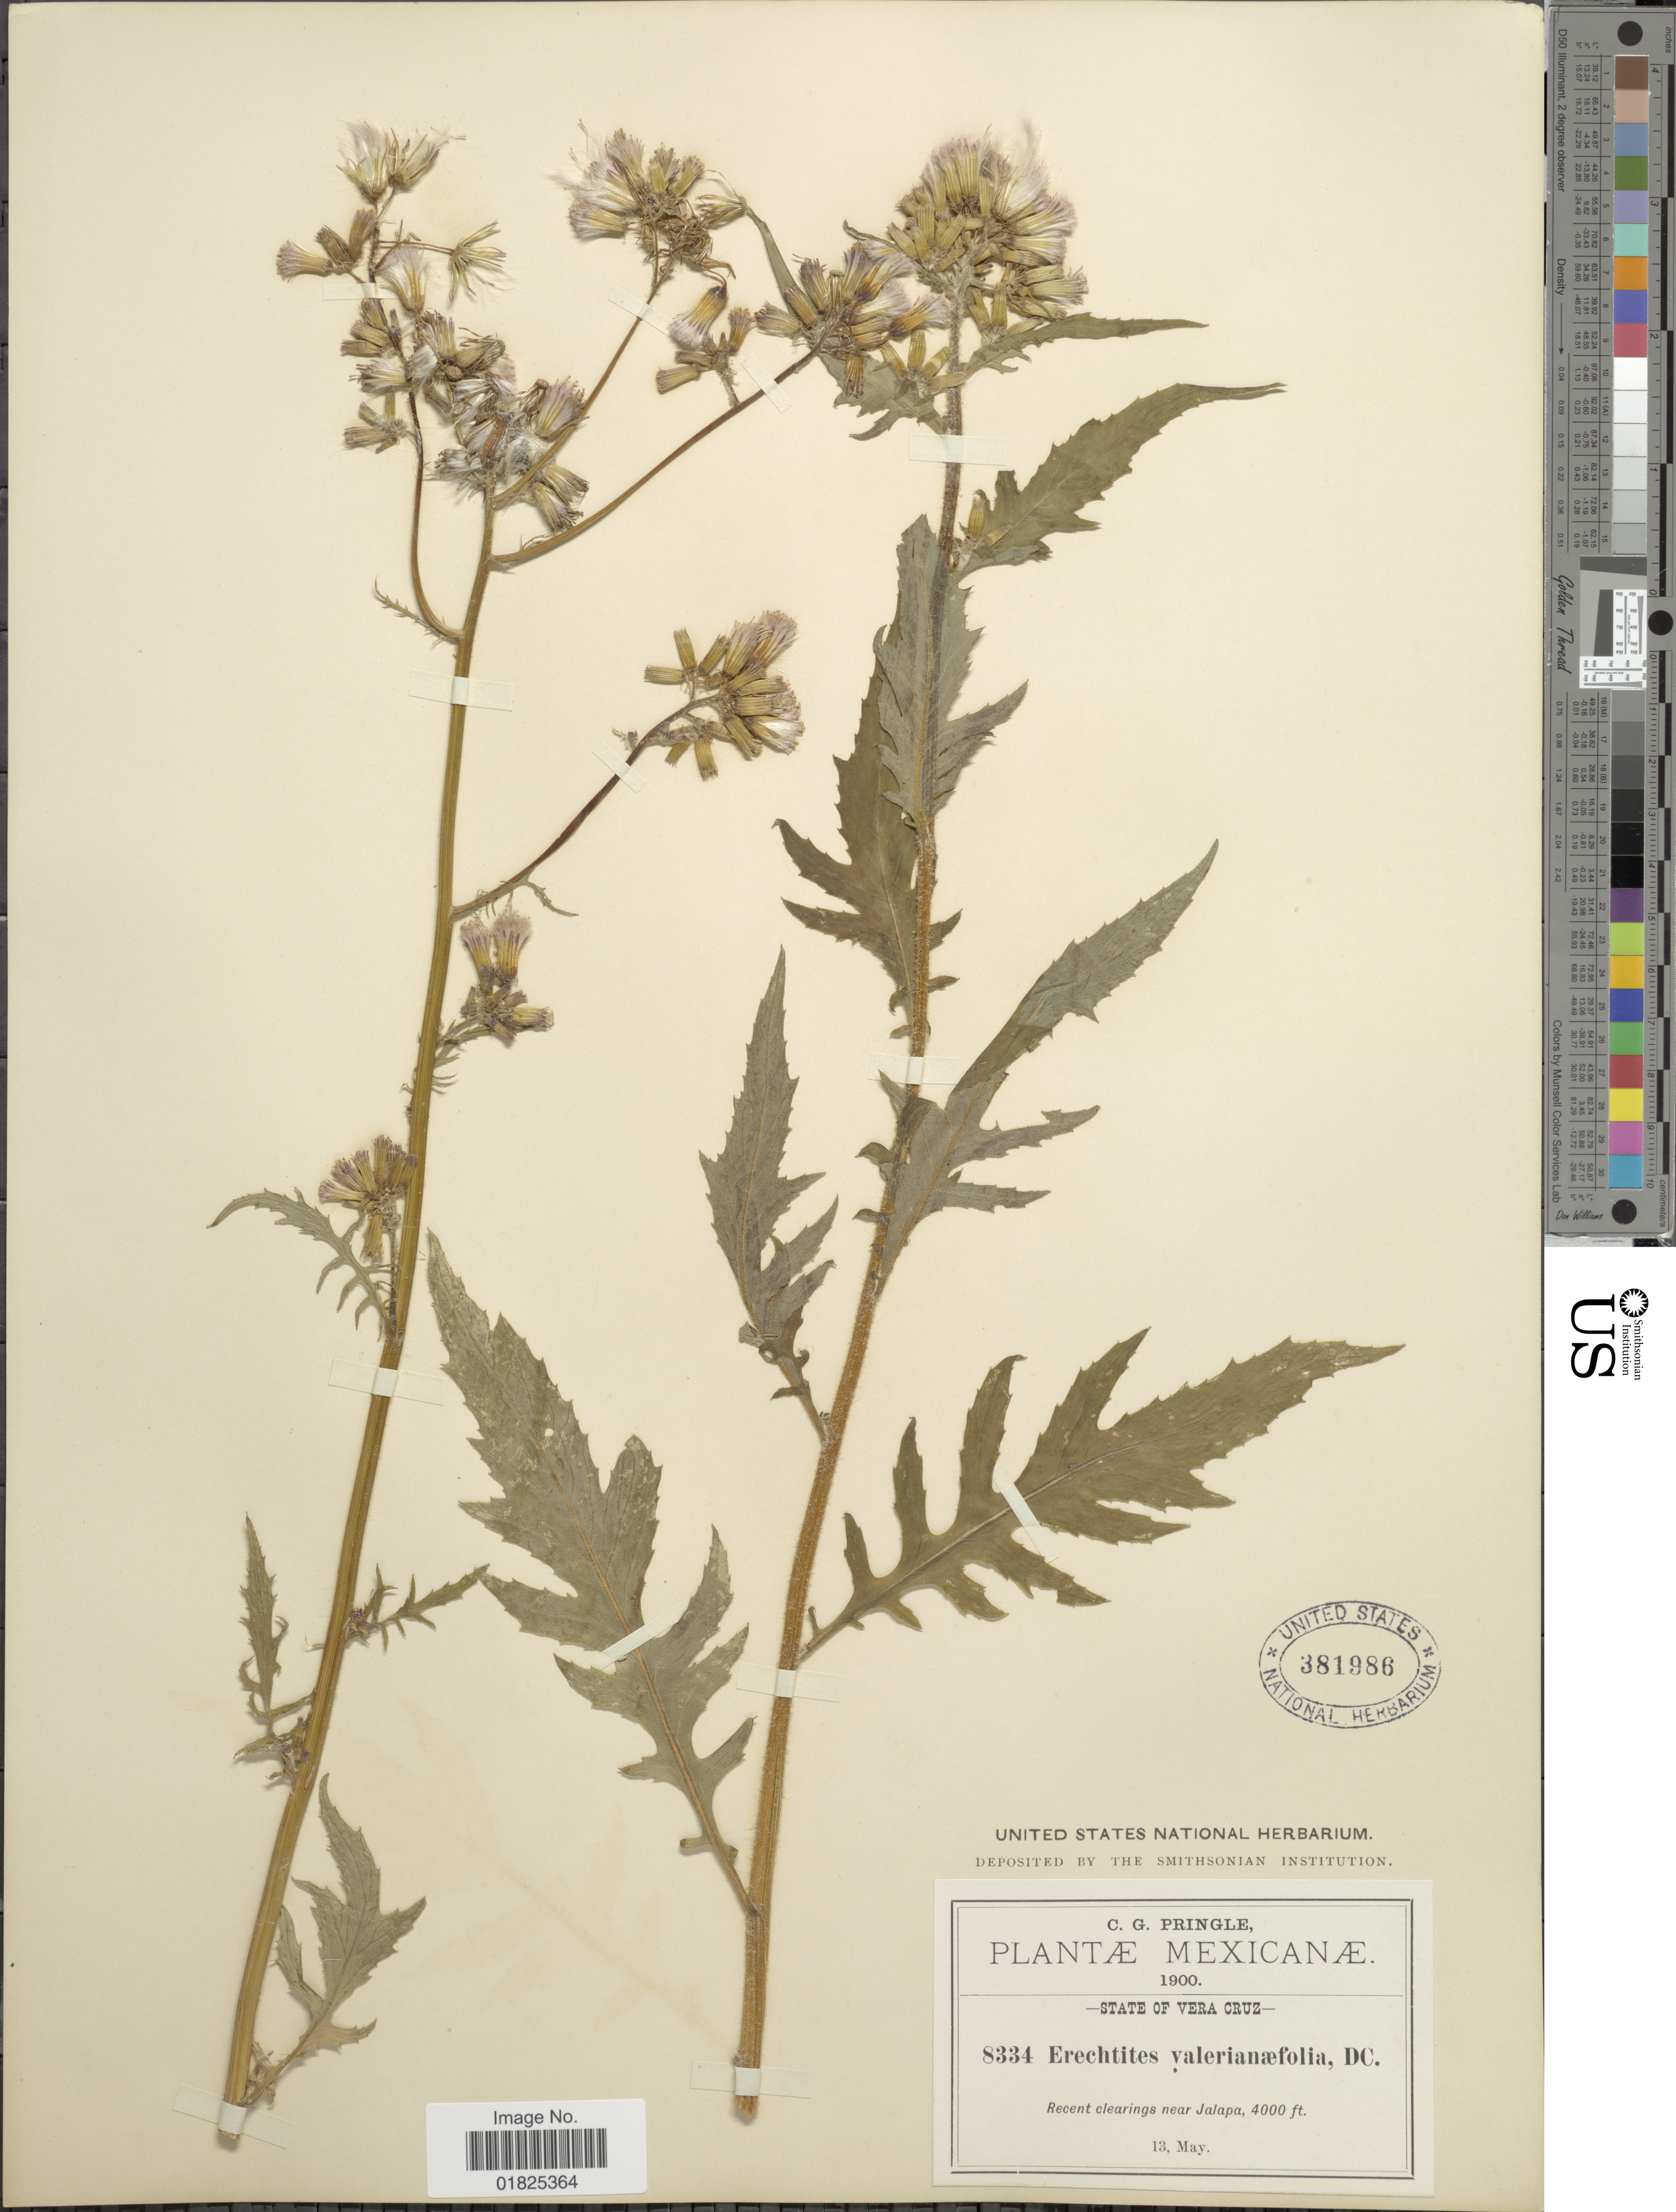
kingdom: Plantae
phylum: Tracheophyta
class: Magnoliopsida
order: Asterales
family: Asteraceae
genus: Erechtites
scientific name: Erechtites valerianifolius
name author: (Link ex Spreng.) DC.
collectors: C. G. Pringle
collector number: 8334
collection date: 1900-05-13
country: Mexico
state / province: Veracruz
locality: Recent clearings nar Jalapa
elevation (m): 1219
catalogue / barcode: US 381986